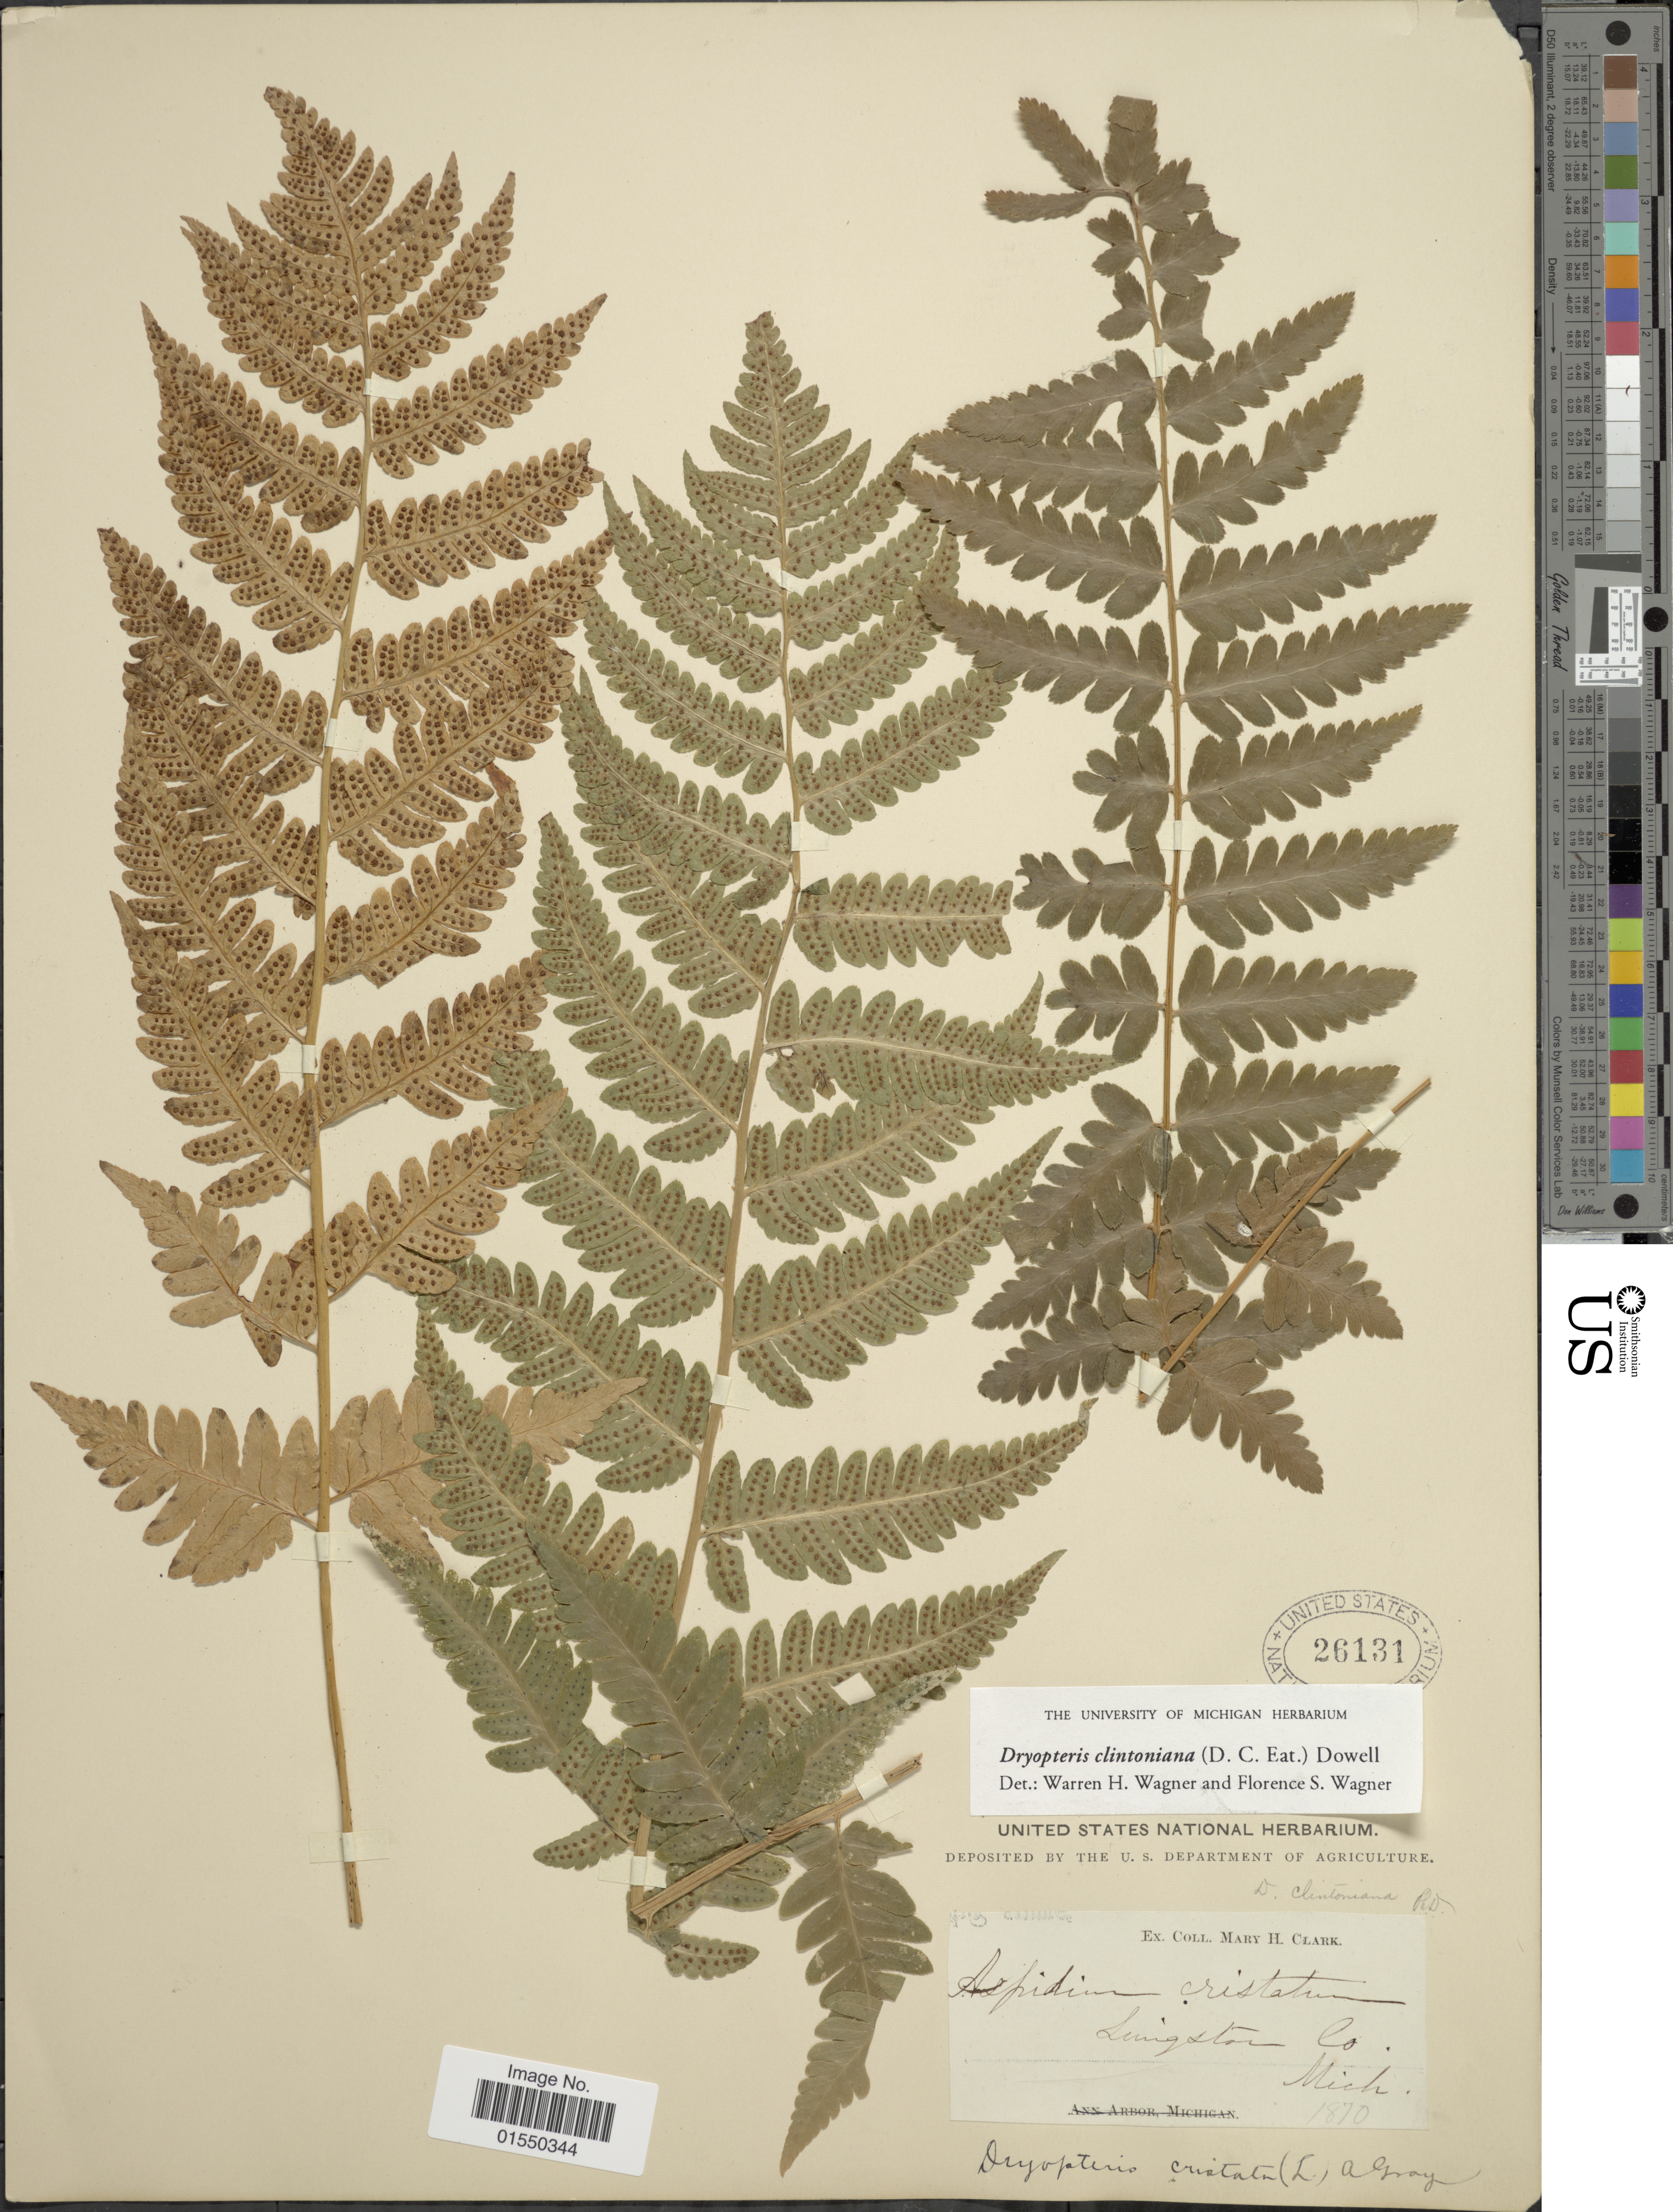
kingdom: Plantae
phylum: Tracheophyta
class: Polypodiopsida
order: Polypodiales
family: Dryopteridaceae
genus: Dryopteris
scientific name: Dryopteris clintoniana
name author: (D.C. Eaton) Dowell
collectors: M. Clark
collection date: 1870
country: United States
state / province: Michigan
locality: Lingston Co.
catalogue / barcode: US 26131